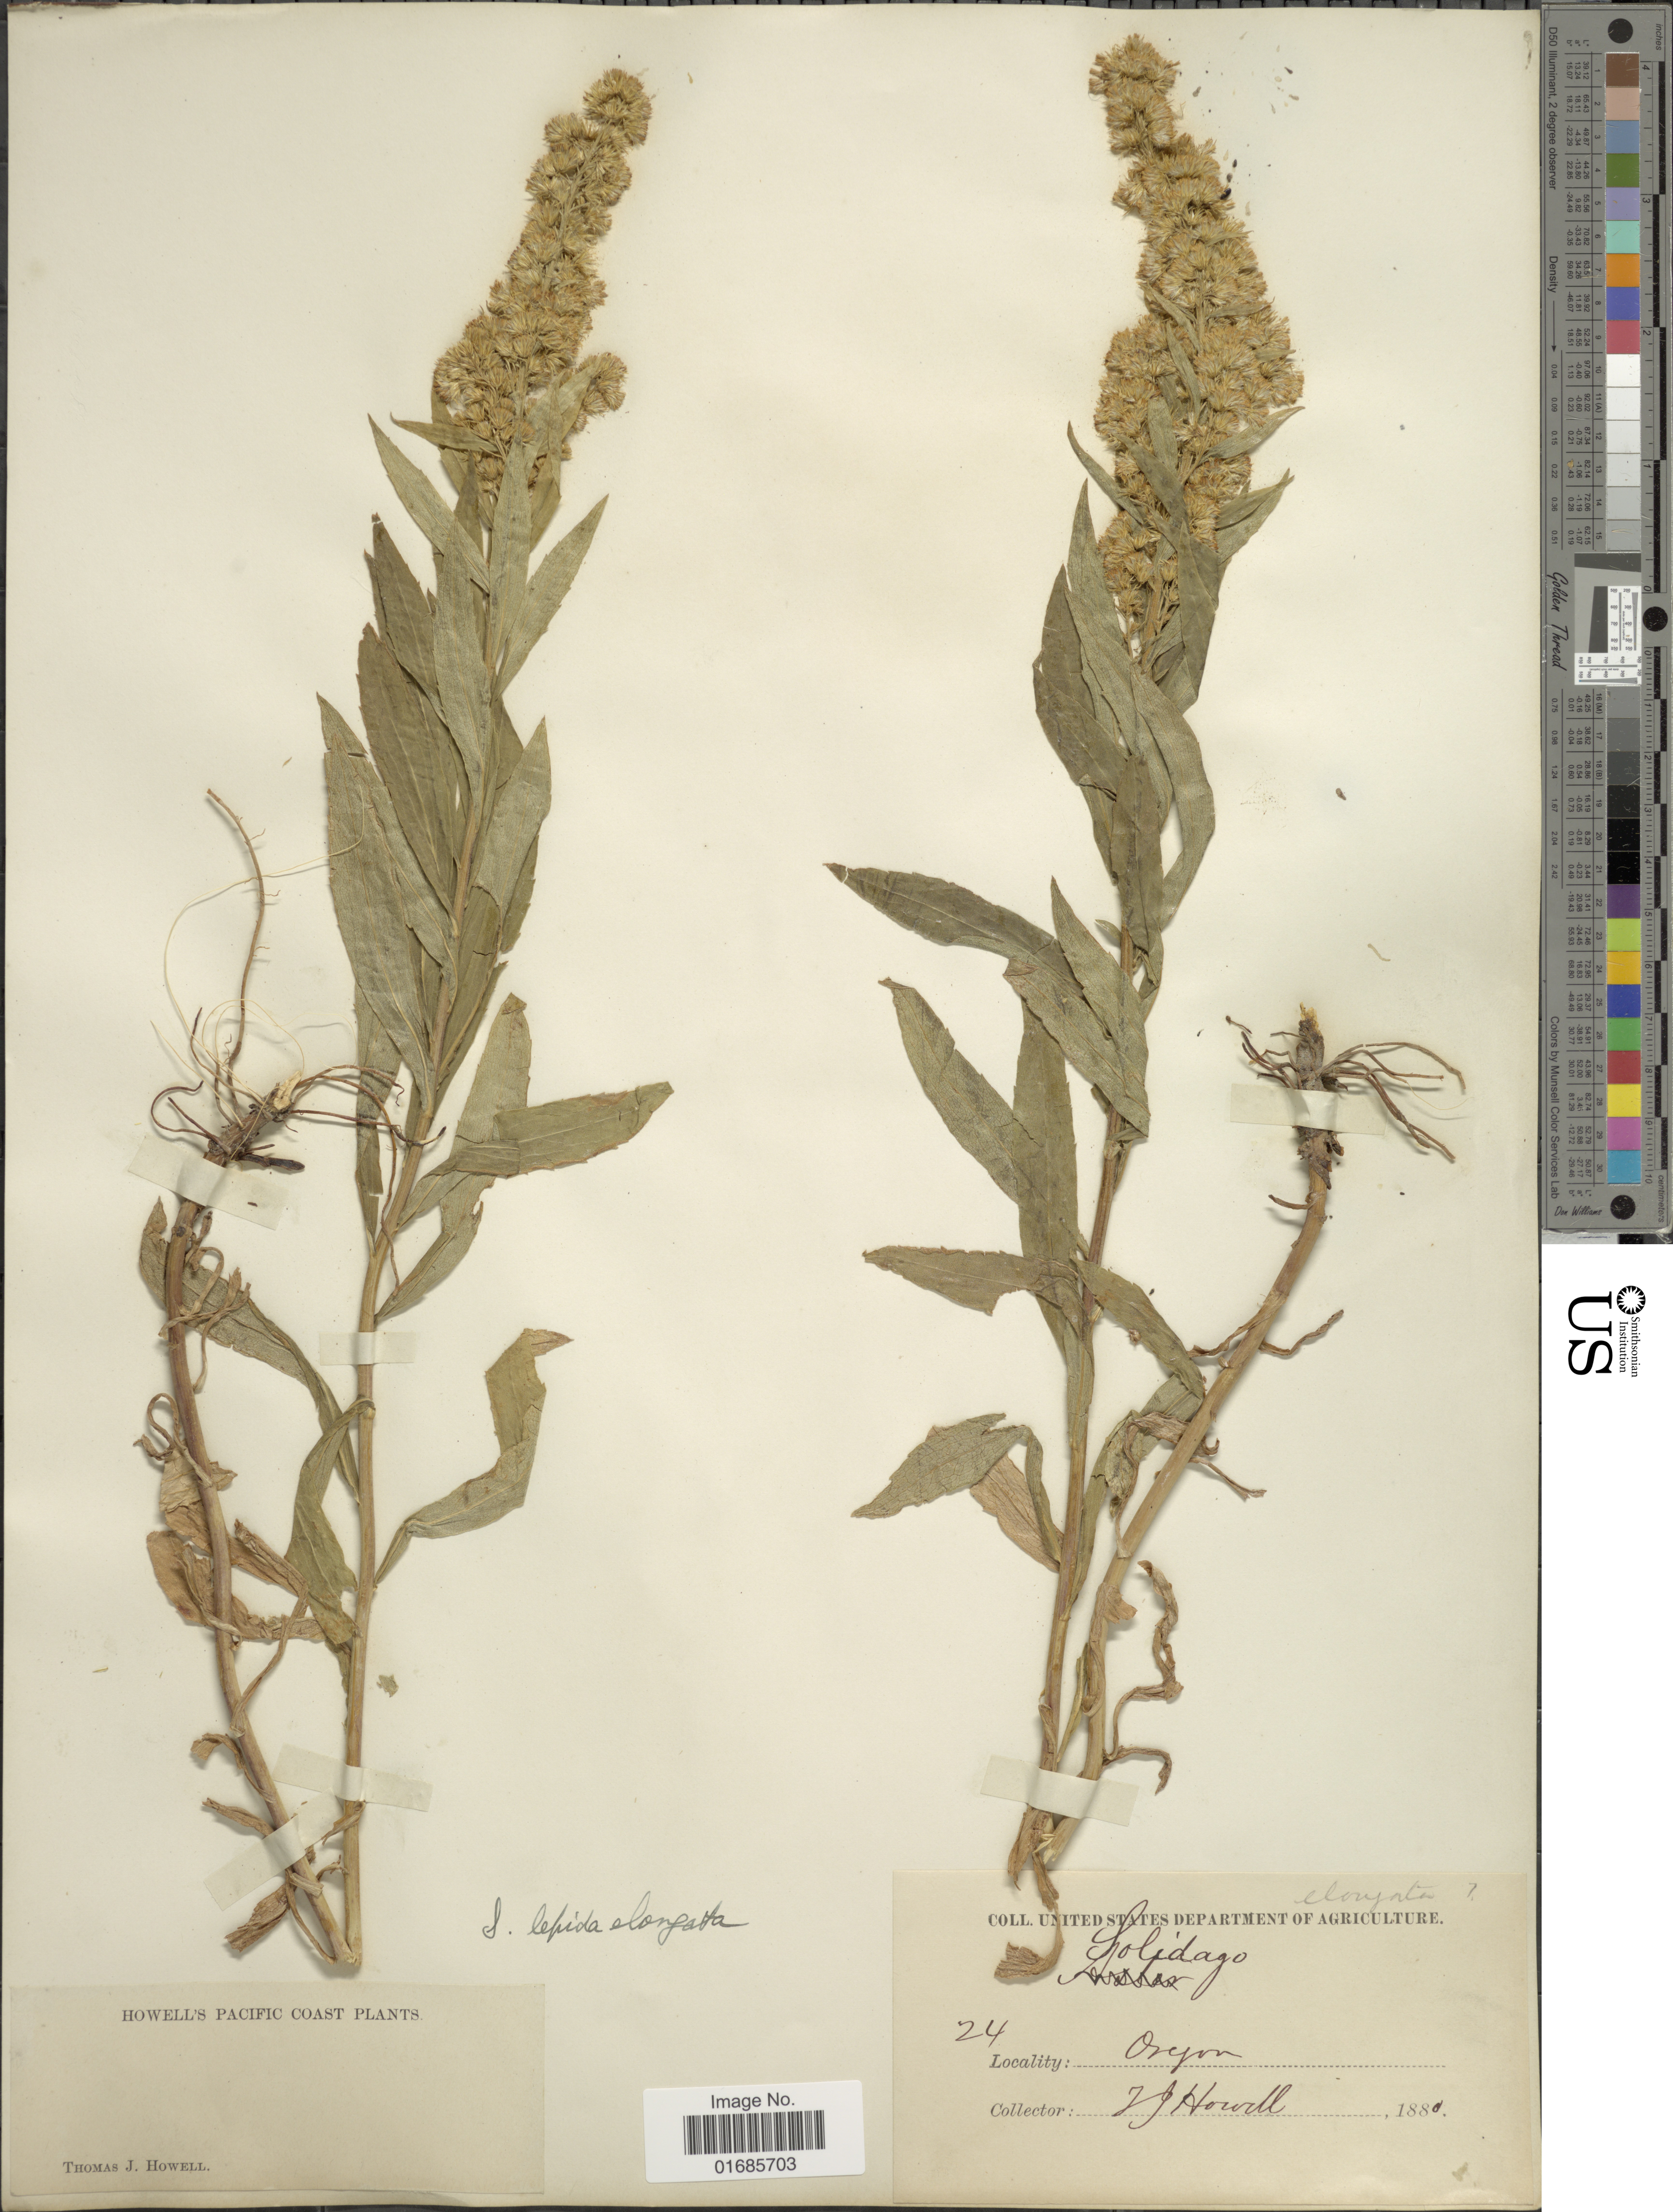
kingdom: Plantae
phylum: Tracheophyta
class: Magnoliopsida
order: Asterales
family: Asteraceae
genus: Solidago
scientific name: Solidago canadensis var. salebrosa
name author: (Piper) M.E. Jones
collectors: T. J. Howell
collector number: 24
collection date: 1880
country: United States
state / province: Oregon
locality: Pacific Coast